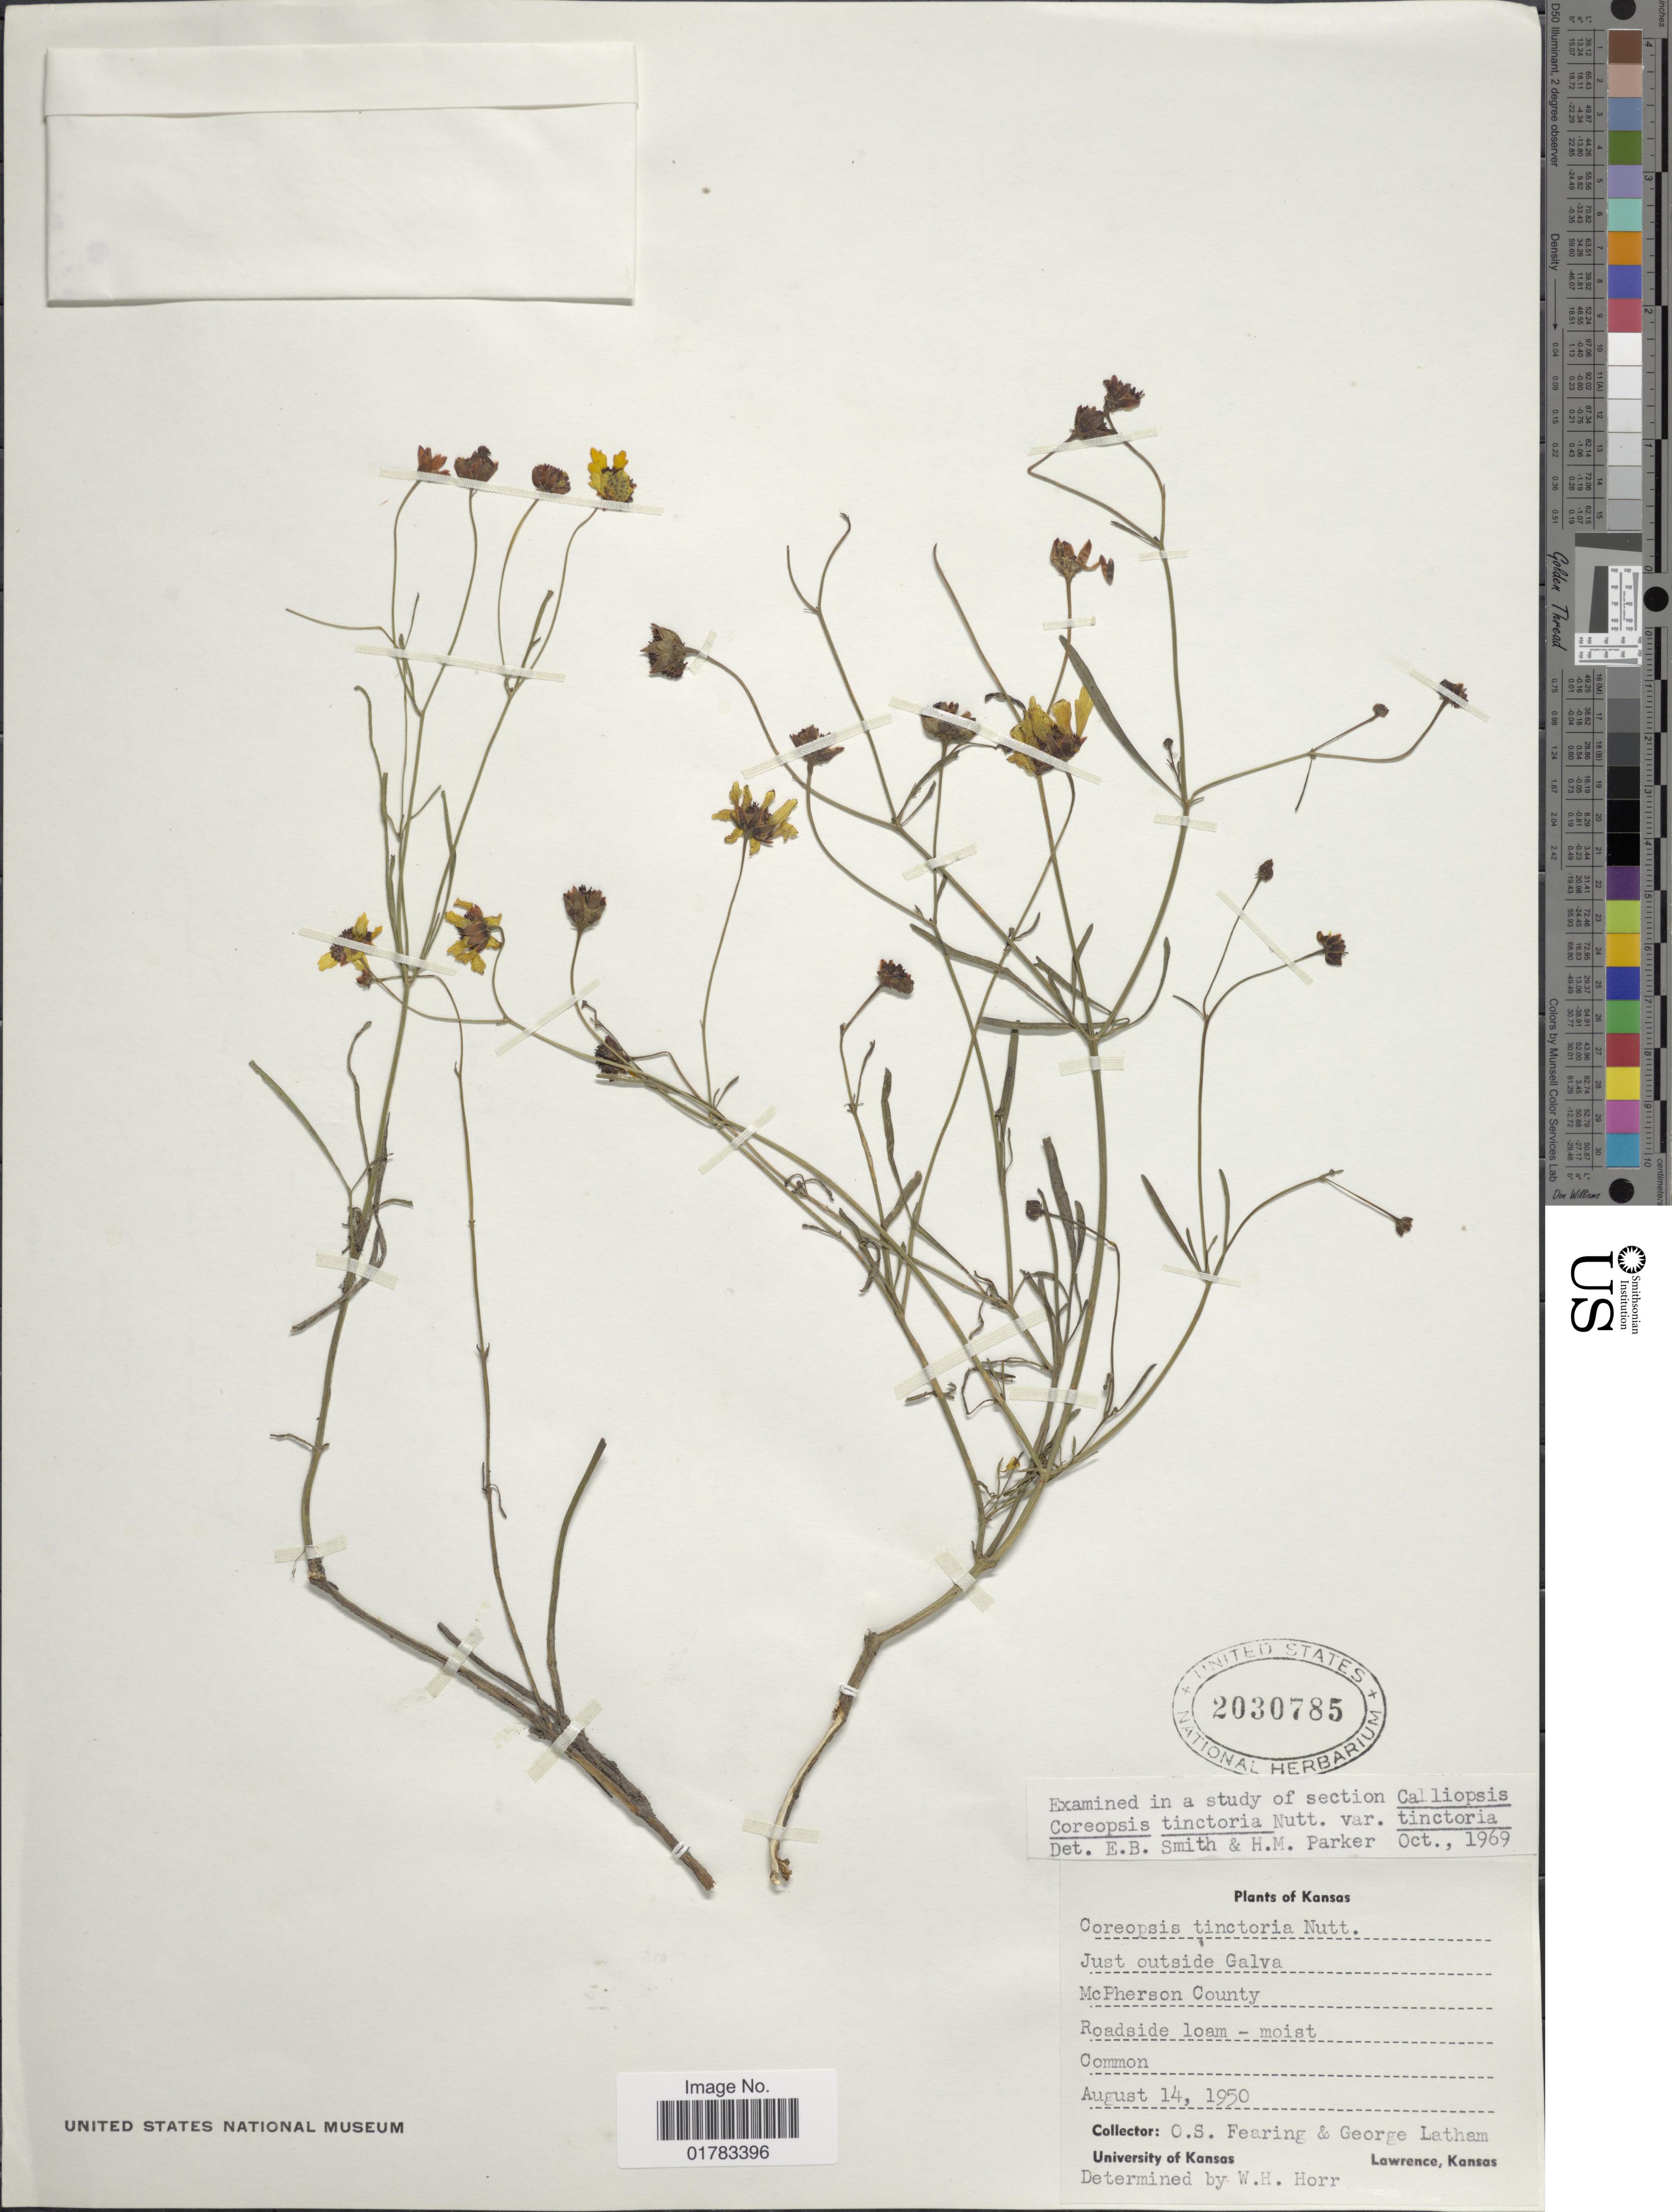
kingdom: Plantae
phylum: Tracheophyta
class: Magnoliopsida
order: Asterales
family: Asteraceae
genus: Coreopsis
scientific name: Coreopsis tinctoria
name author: Nutt.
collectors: O. S. Fearing & G. Latham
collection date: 1950-08-14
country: United States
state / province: Kansas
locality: Just outside Galva, McPherson County, roadside loam-moist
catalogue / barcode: US 2030785